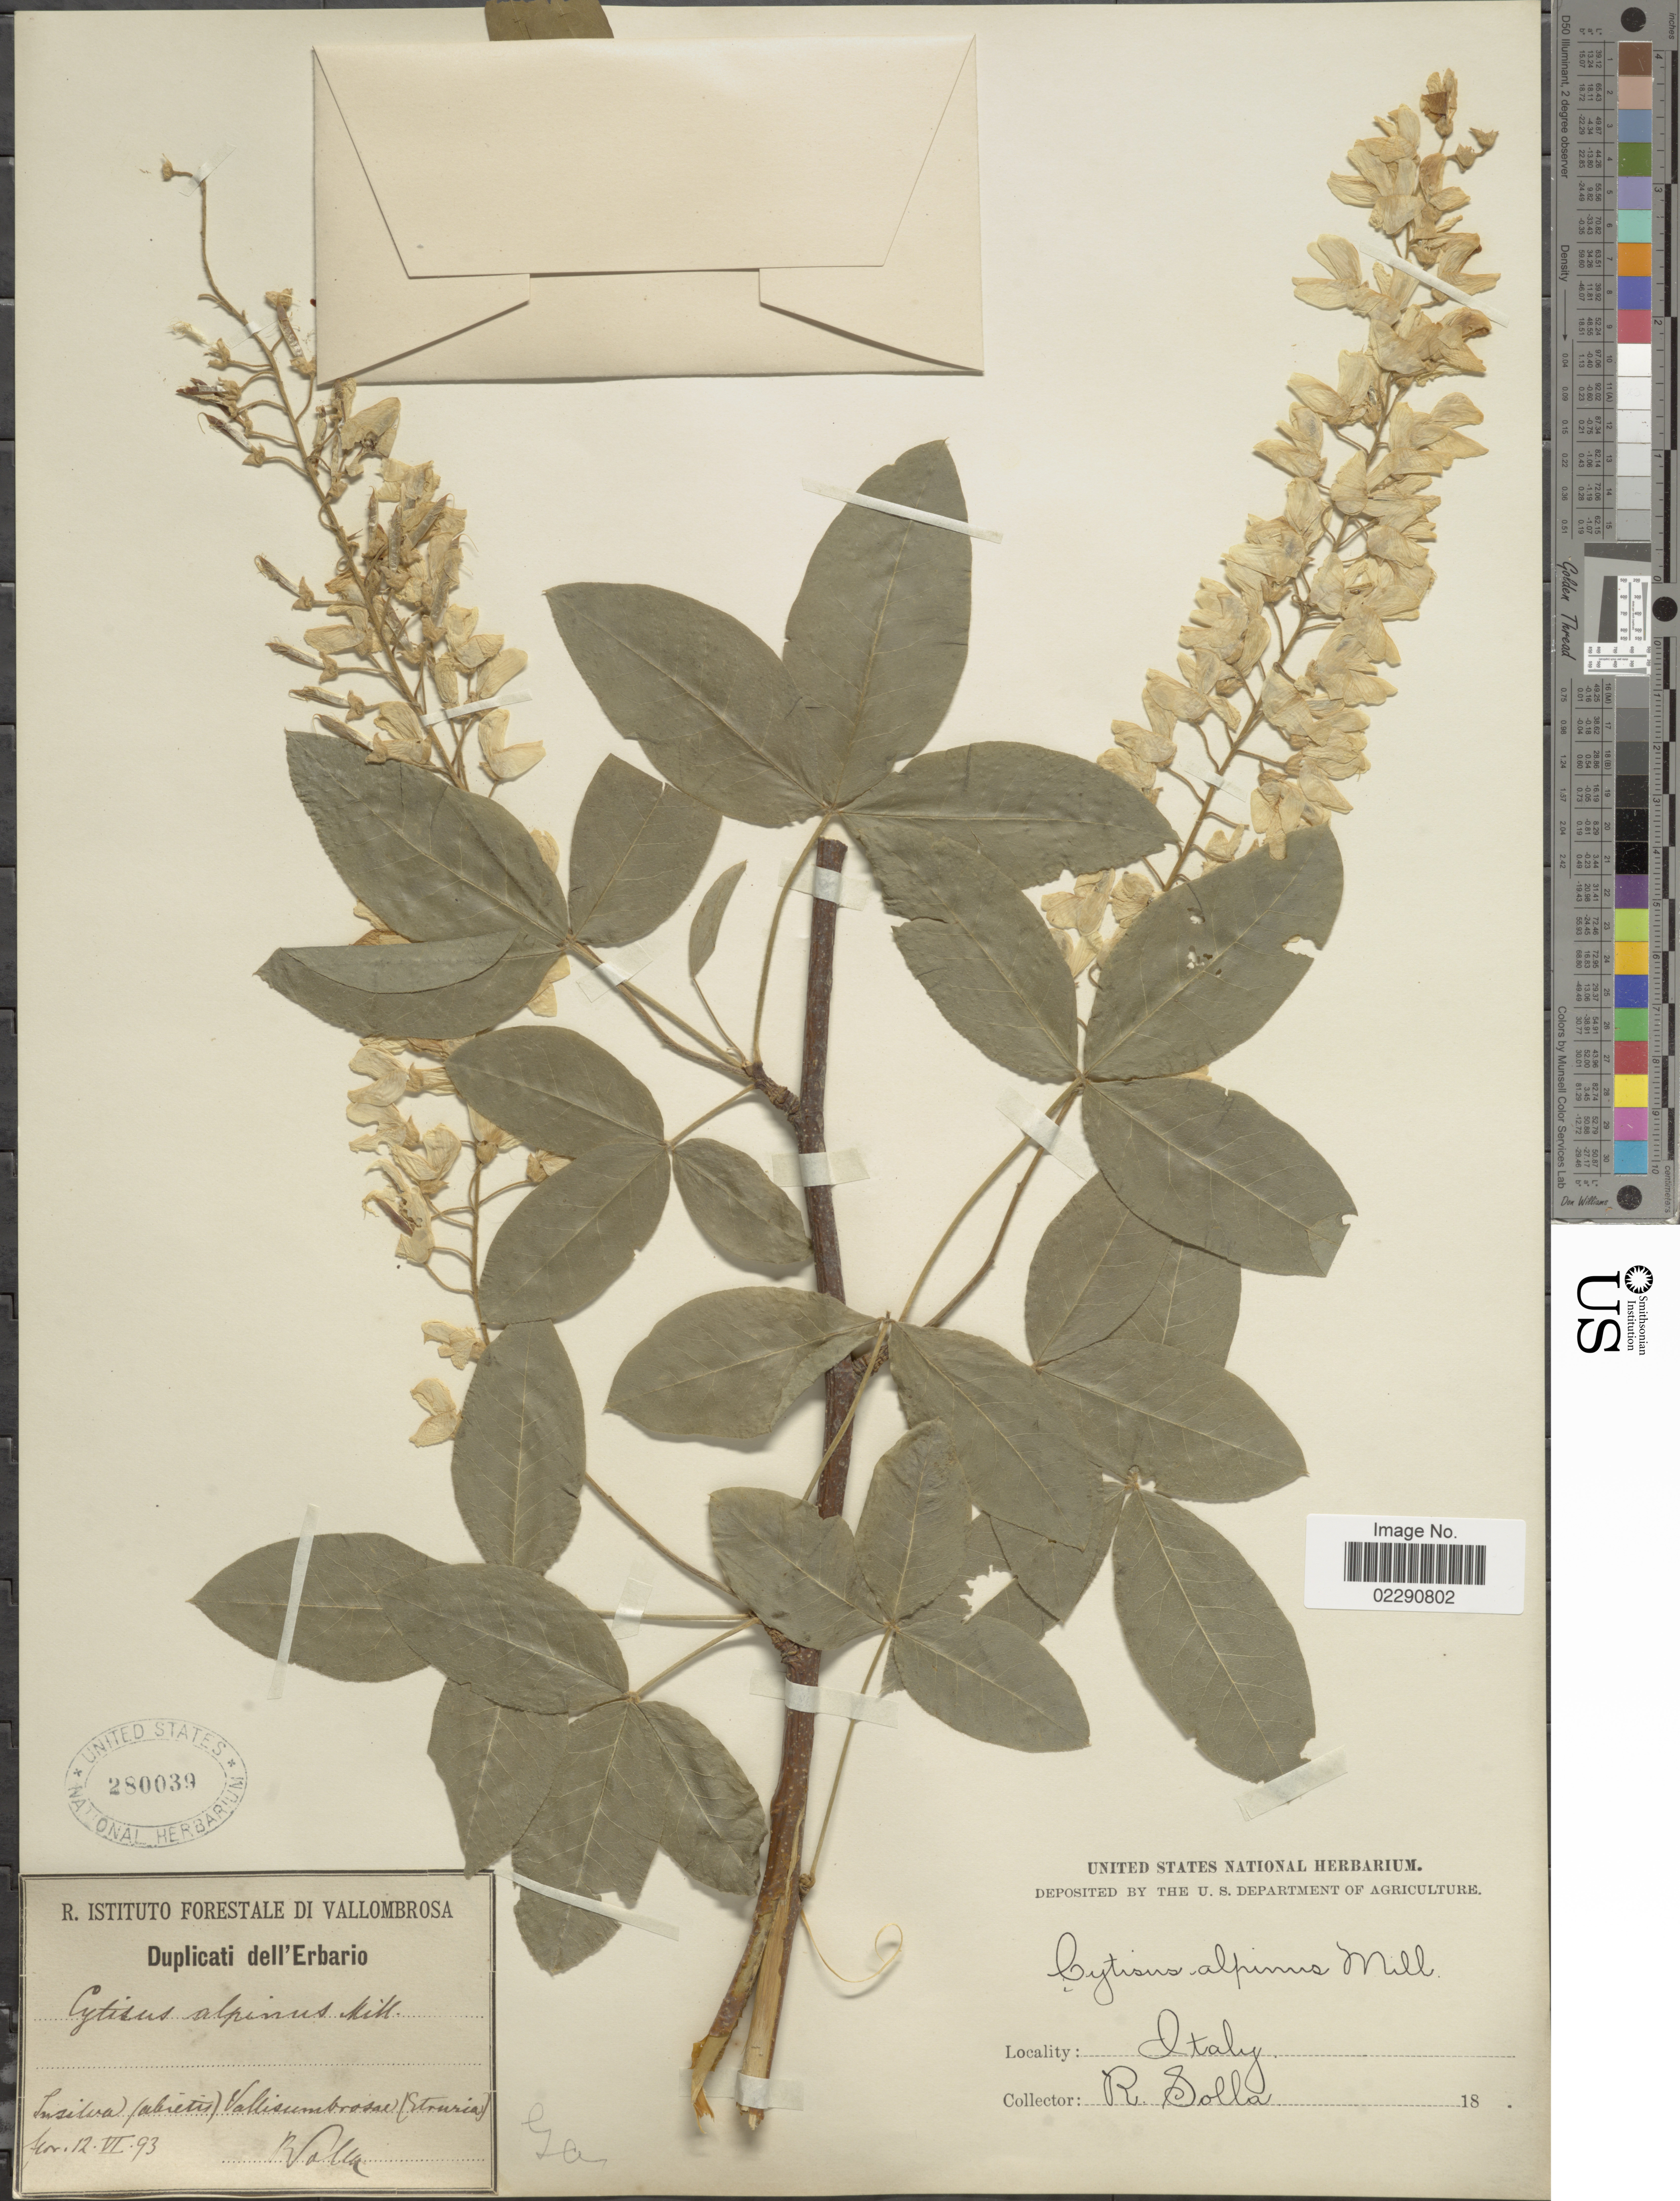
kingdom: Plantae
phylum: Tracheophyta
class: Magnoliopsida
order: Fabales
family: Fabaceae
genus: Laburnum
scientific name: Laburnum alpinum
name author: (Mill.) Bercht. & J. Presl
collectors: R. Solla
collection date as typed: Transcribed d/m/y: 12/6/93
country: Italy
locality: Vallisumbrosae (Etruria)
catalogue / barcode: US 280039